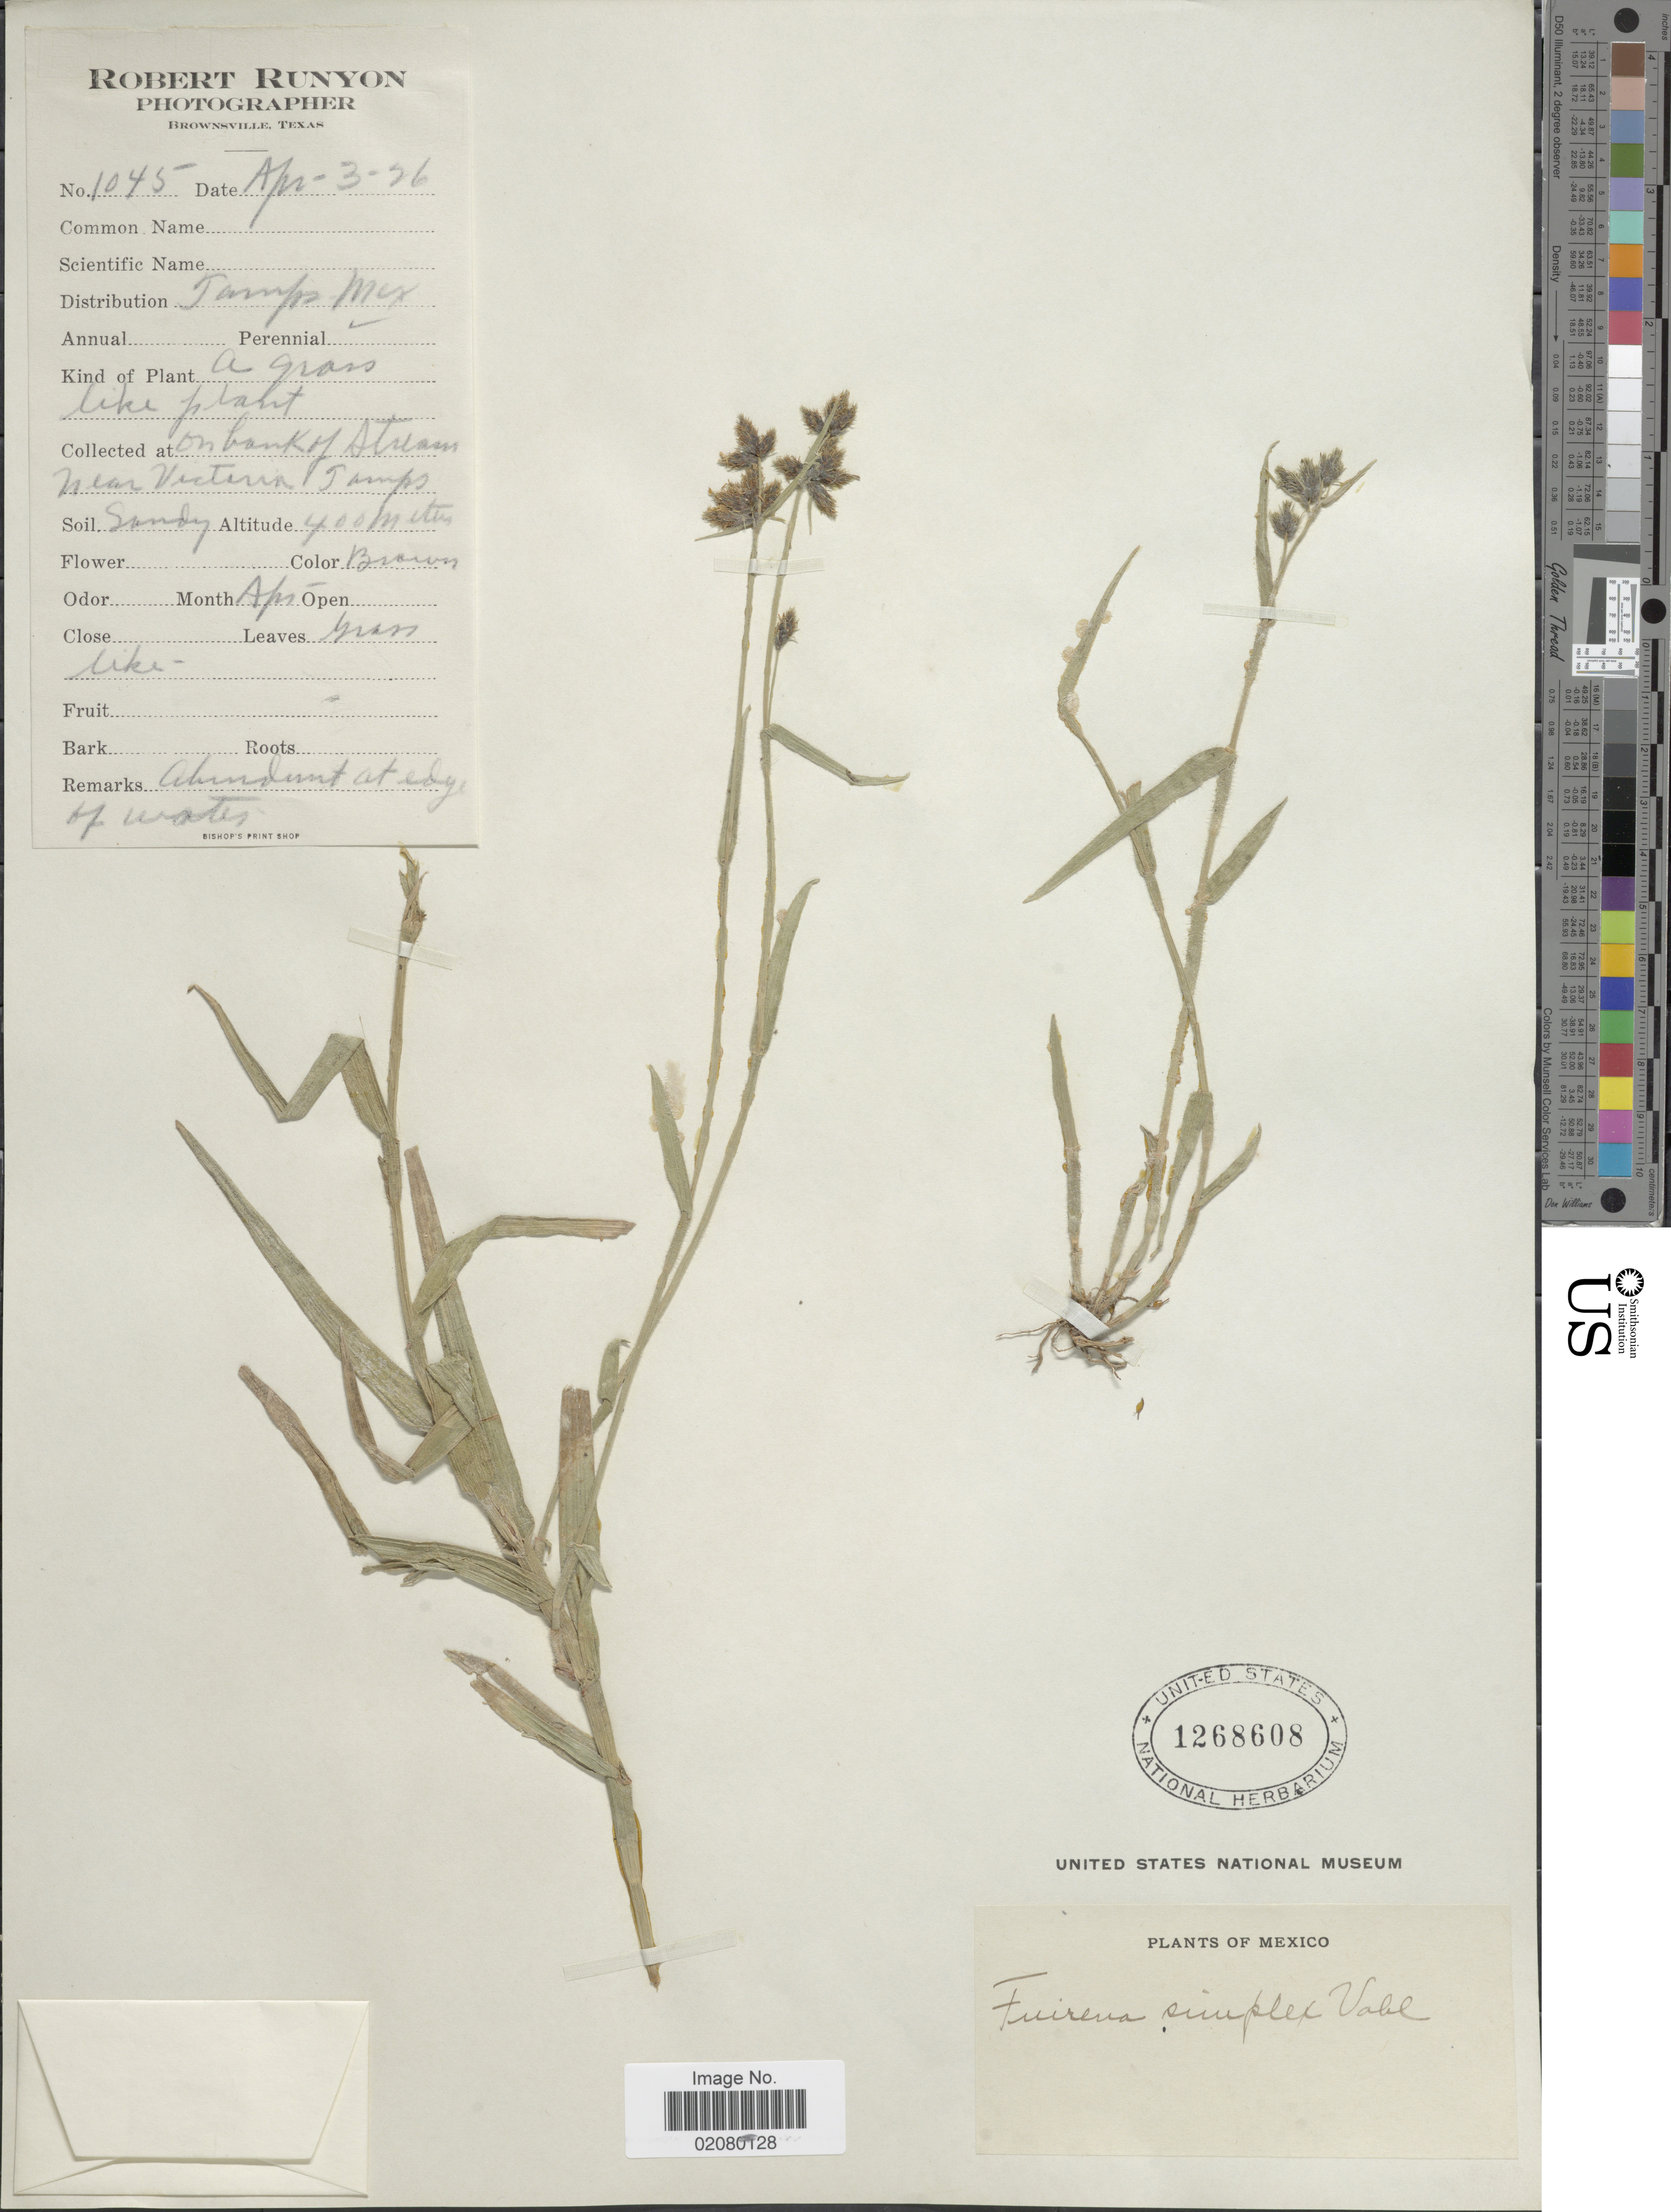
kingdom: Plantae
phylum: Tracheophyta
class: Liliopsida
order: Poales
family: Cyperaceae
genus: Fuirena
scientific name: Fuirena simplex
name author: Vahl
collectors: R. Runyon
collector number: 1045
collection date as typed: Transcribed d/m/y: 3/4/26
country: Mexico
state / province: Tamaulipas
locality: On bank of stream near Victoria Tamps.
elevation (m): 400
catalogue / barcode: US 1268608